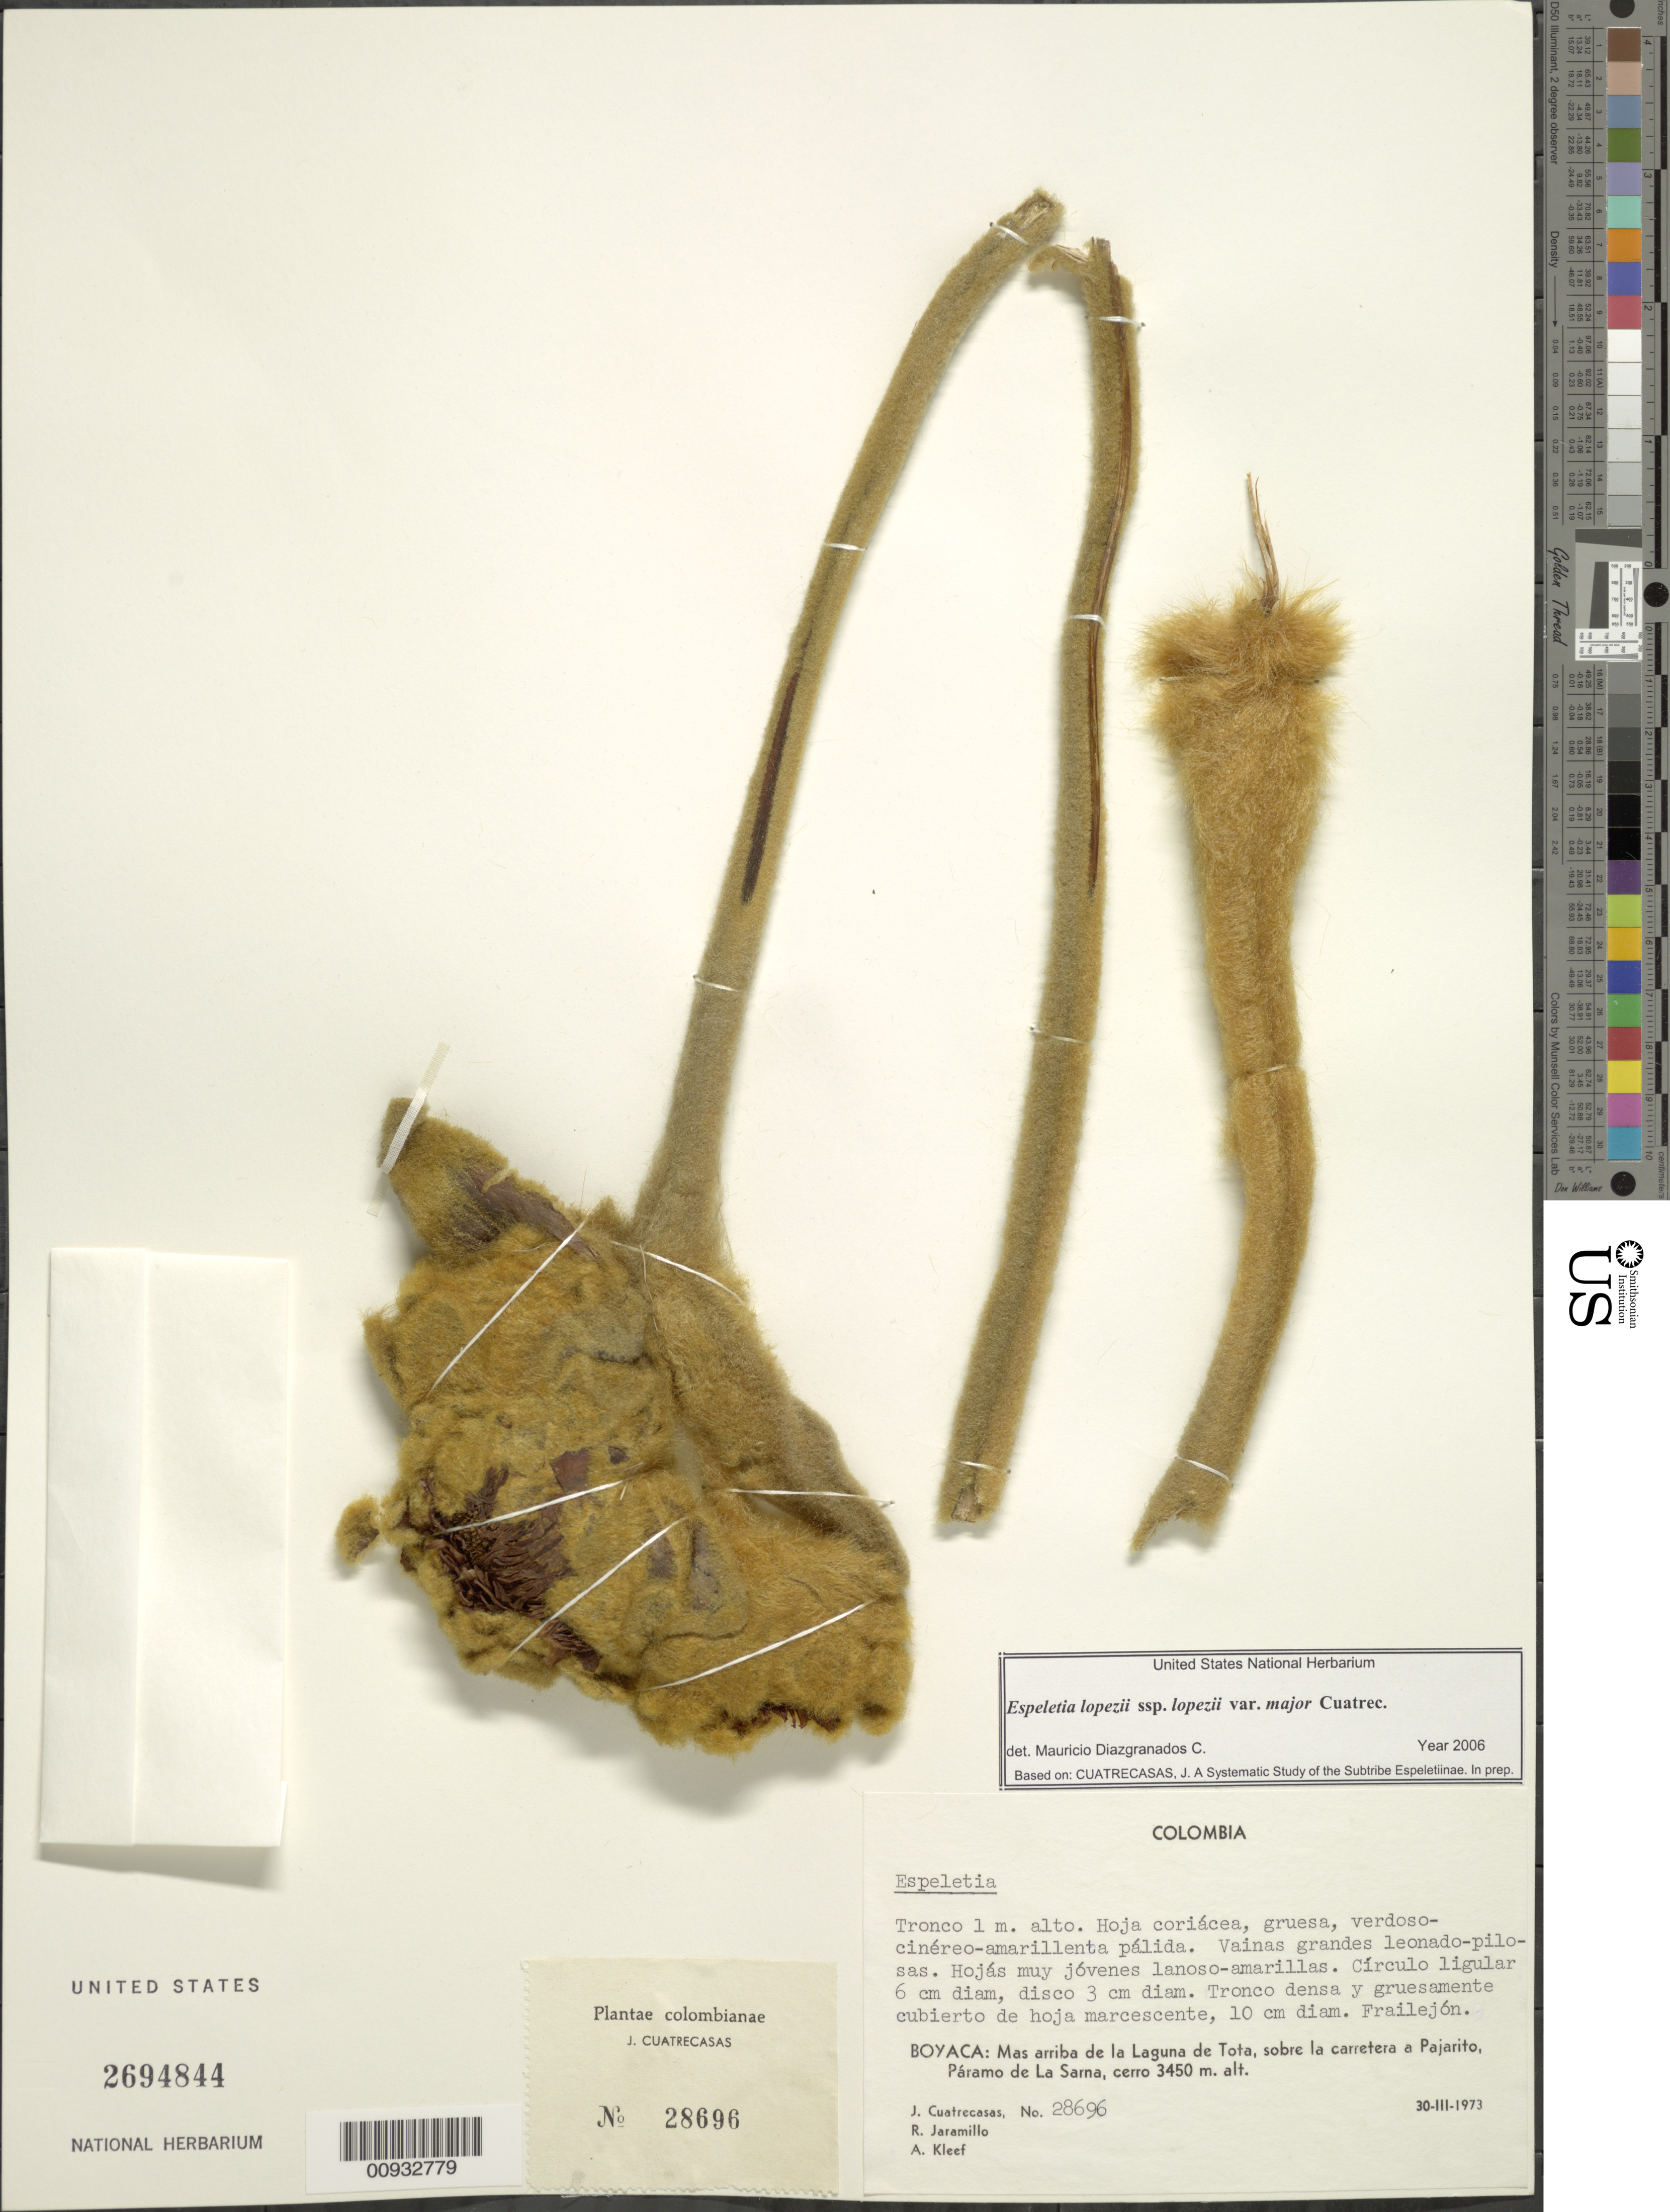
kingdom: Plantae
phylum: Tracheophyta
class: Magnoliopsida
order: Asterales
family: Asteraceae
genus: Espeletia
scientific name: Espeletia lopezii var. major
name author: Cuatrec.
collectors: J. Cuatrecasas, R. Jaramillo M. & A. Kleef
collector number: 28696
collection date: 1973-03-30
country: Colombia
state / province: Boyacá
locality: Mas arriba de la Laguna de Tota, sobre la carretera a Pajarito, Paramo de La Sarna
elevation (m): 3450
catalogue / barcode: US 2694844